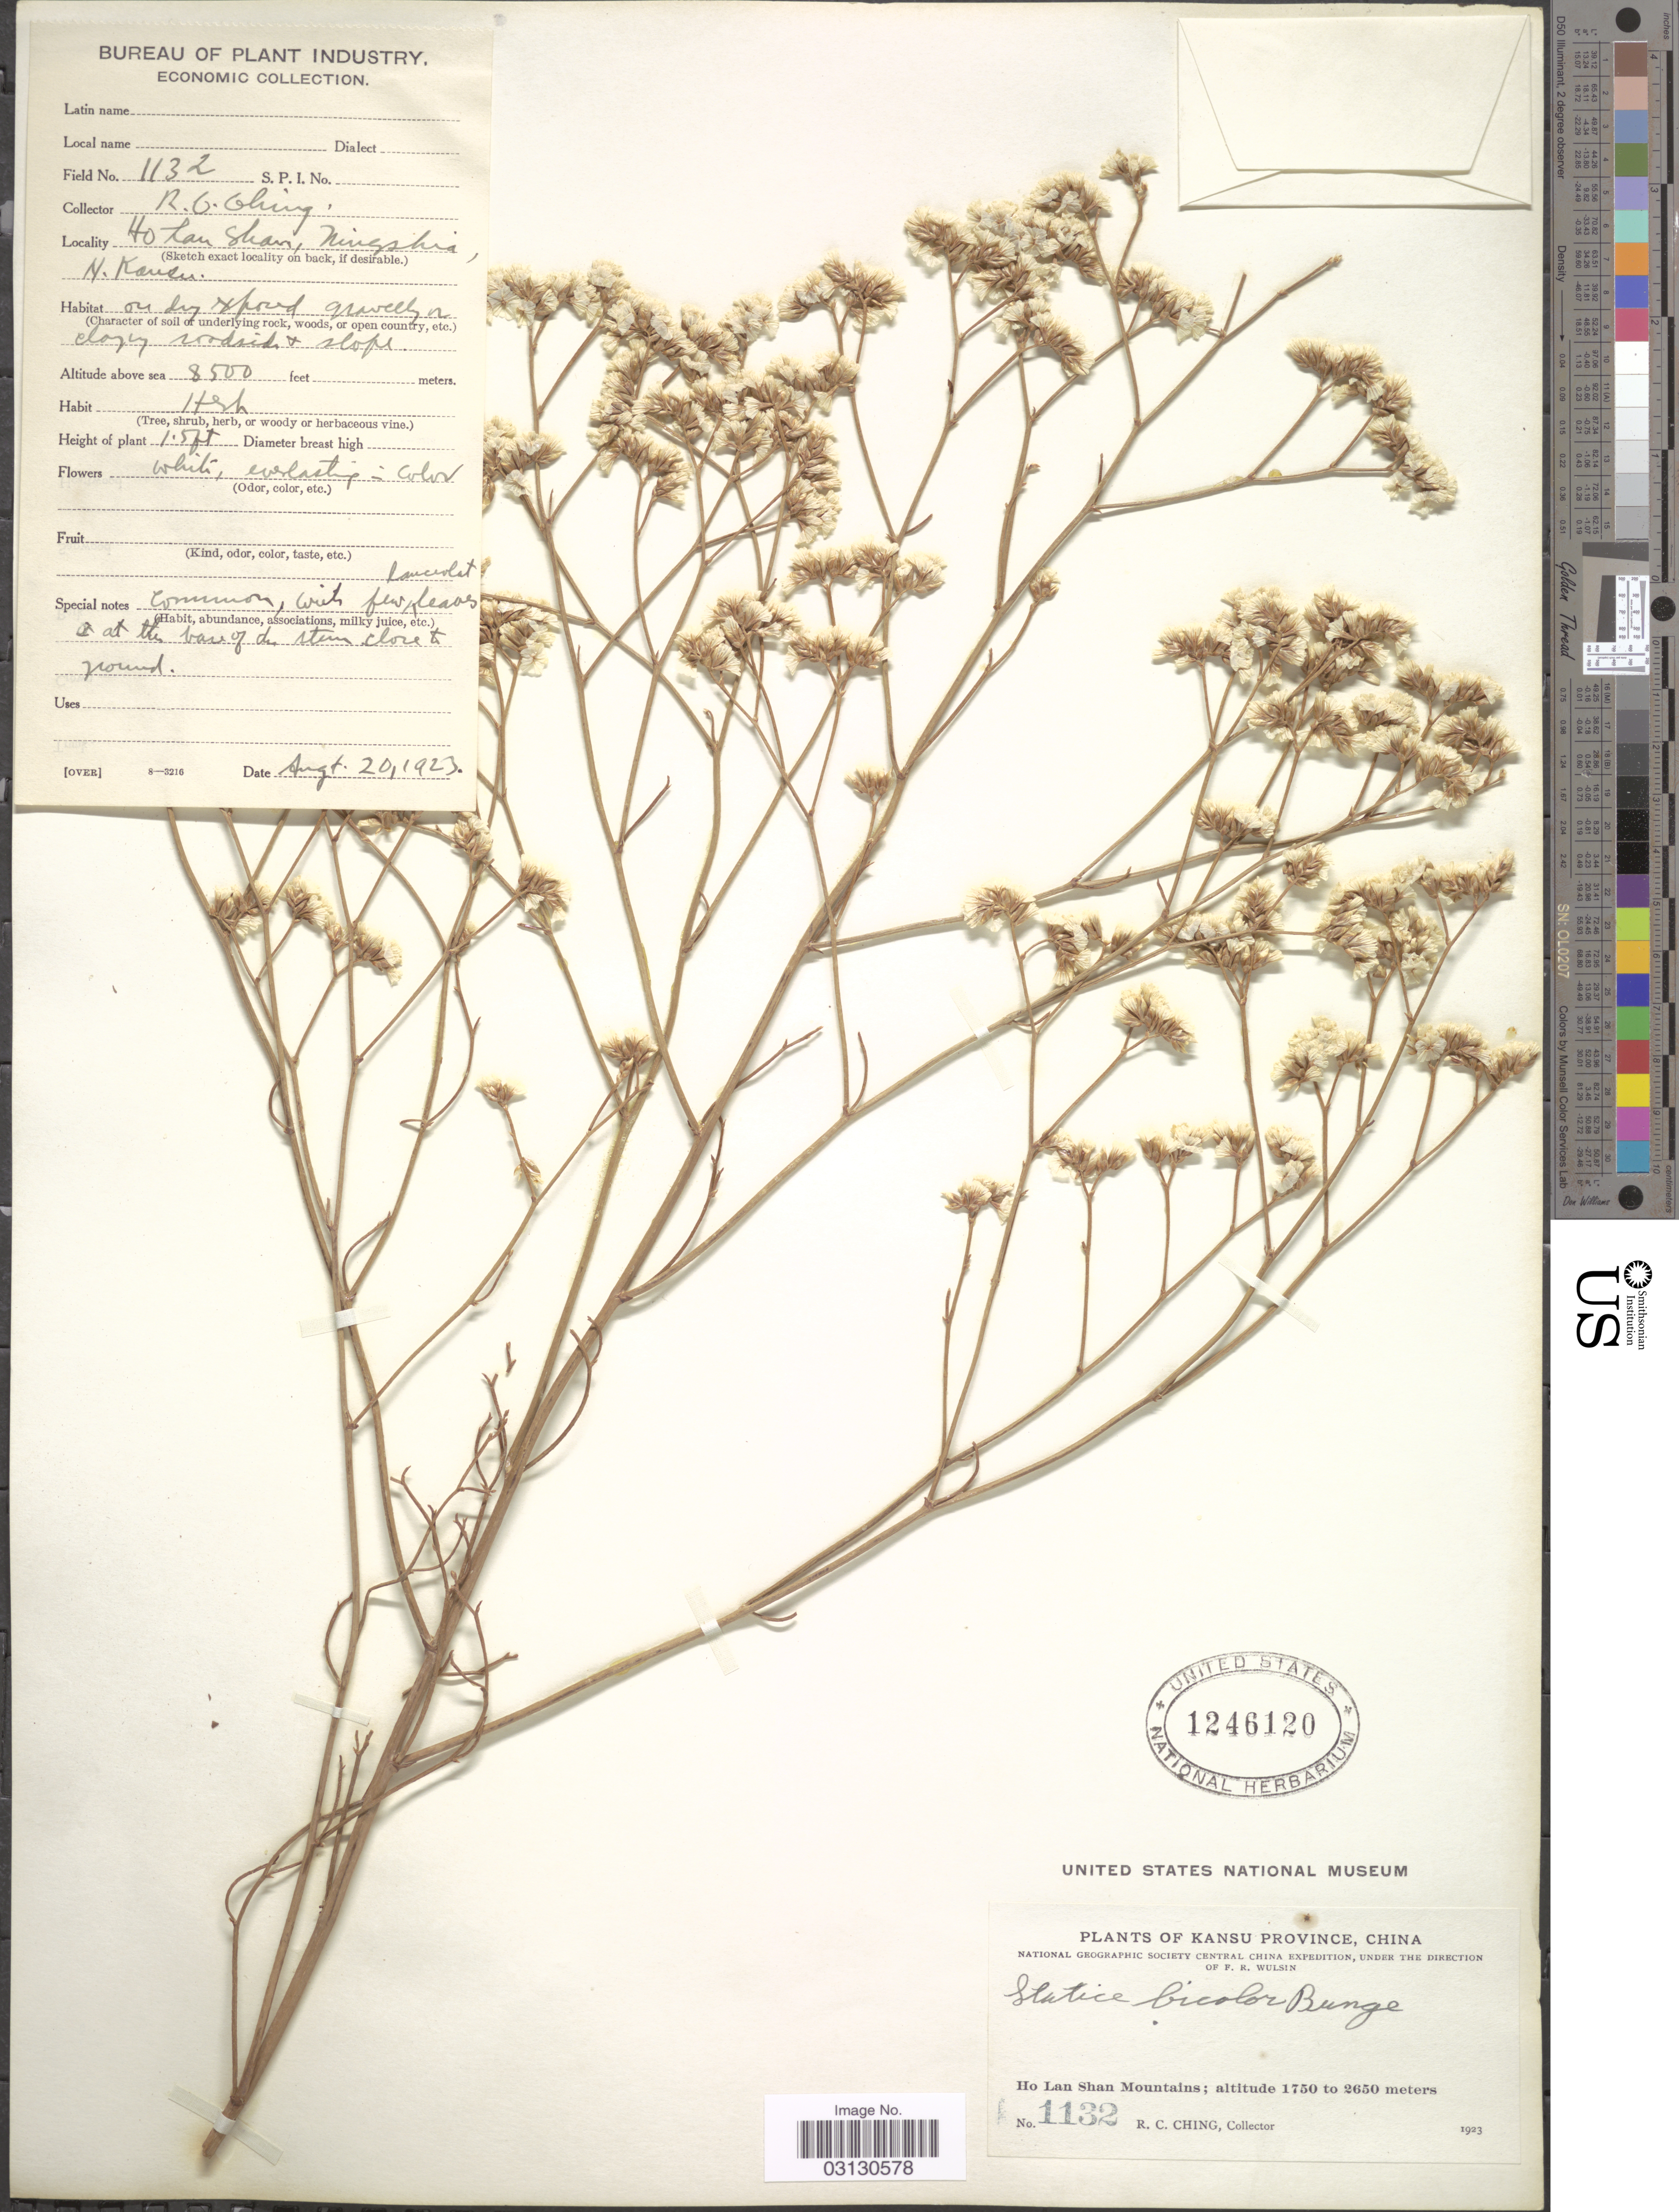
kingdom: Plantae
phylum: Tracheophyta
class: Magnoliopsida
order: Caryophyllales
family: Plumbaginaceae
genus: Limonium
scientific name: Limonium bicolor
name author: (Bunge) Kuntze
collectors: R. C. Ching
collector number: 1132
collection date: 1923-08-20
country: China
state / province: Gansu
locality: Ho Lan shan, Ningshia, N. Kansu.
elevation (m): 2591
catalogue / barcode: US 1246120